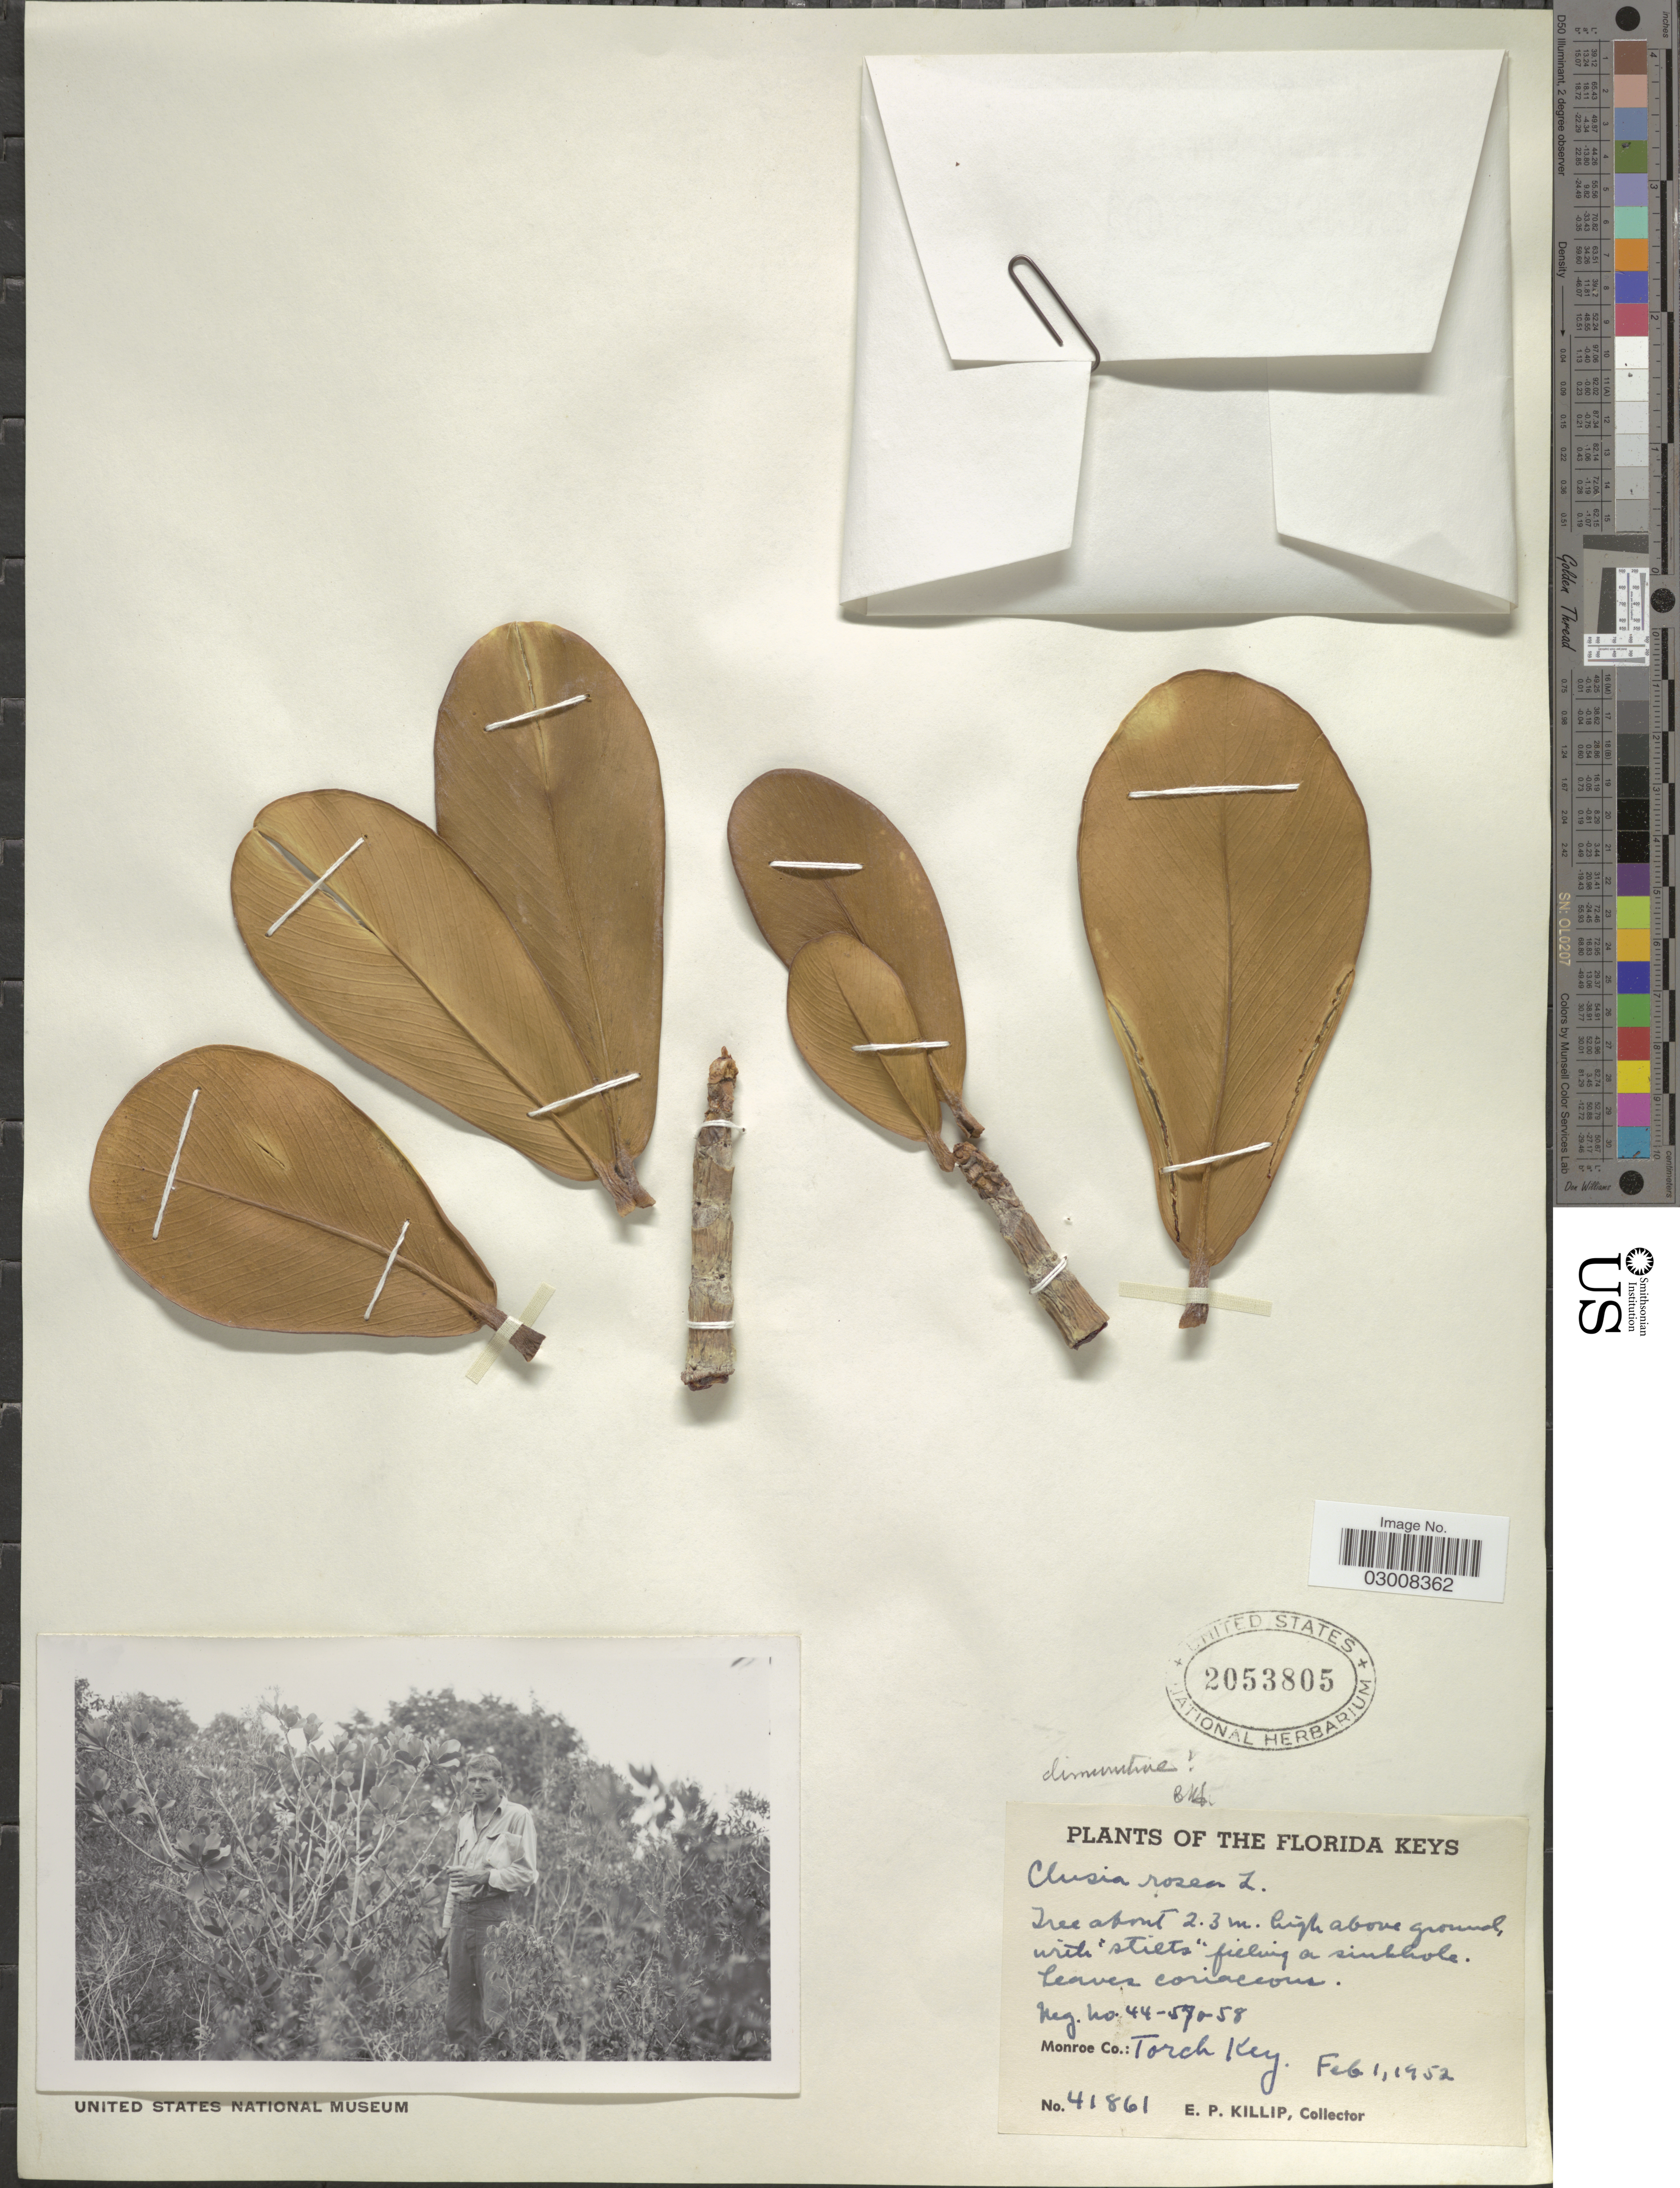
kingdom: Plantae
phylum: Tracheophyta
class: Magnoliopsida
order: Malpighiales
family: Clusiaceae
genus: Clusia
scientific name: Clusia rosea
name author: Jacq.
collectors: E. P. Killip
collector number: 41861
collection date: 1952-02-01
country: United States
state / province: Florida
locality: The Florida Keys, Monroe Co.: Torch Key.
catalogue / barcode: US 2053805